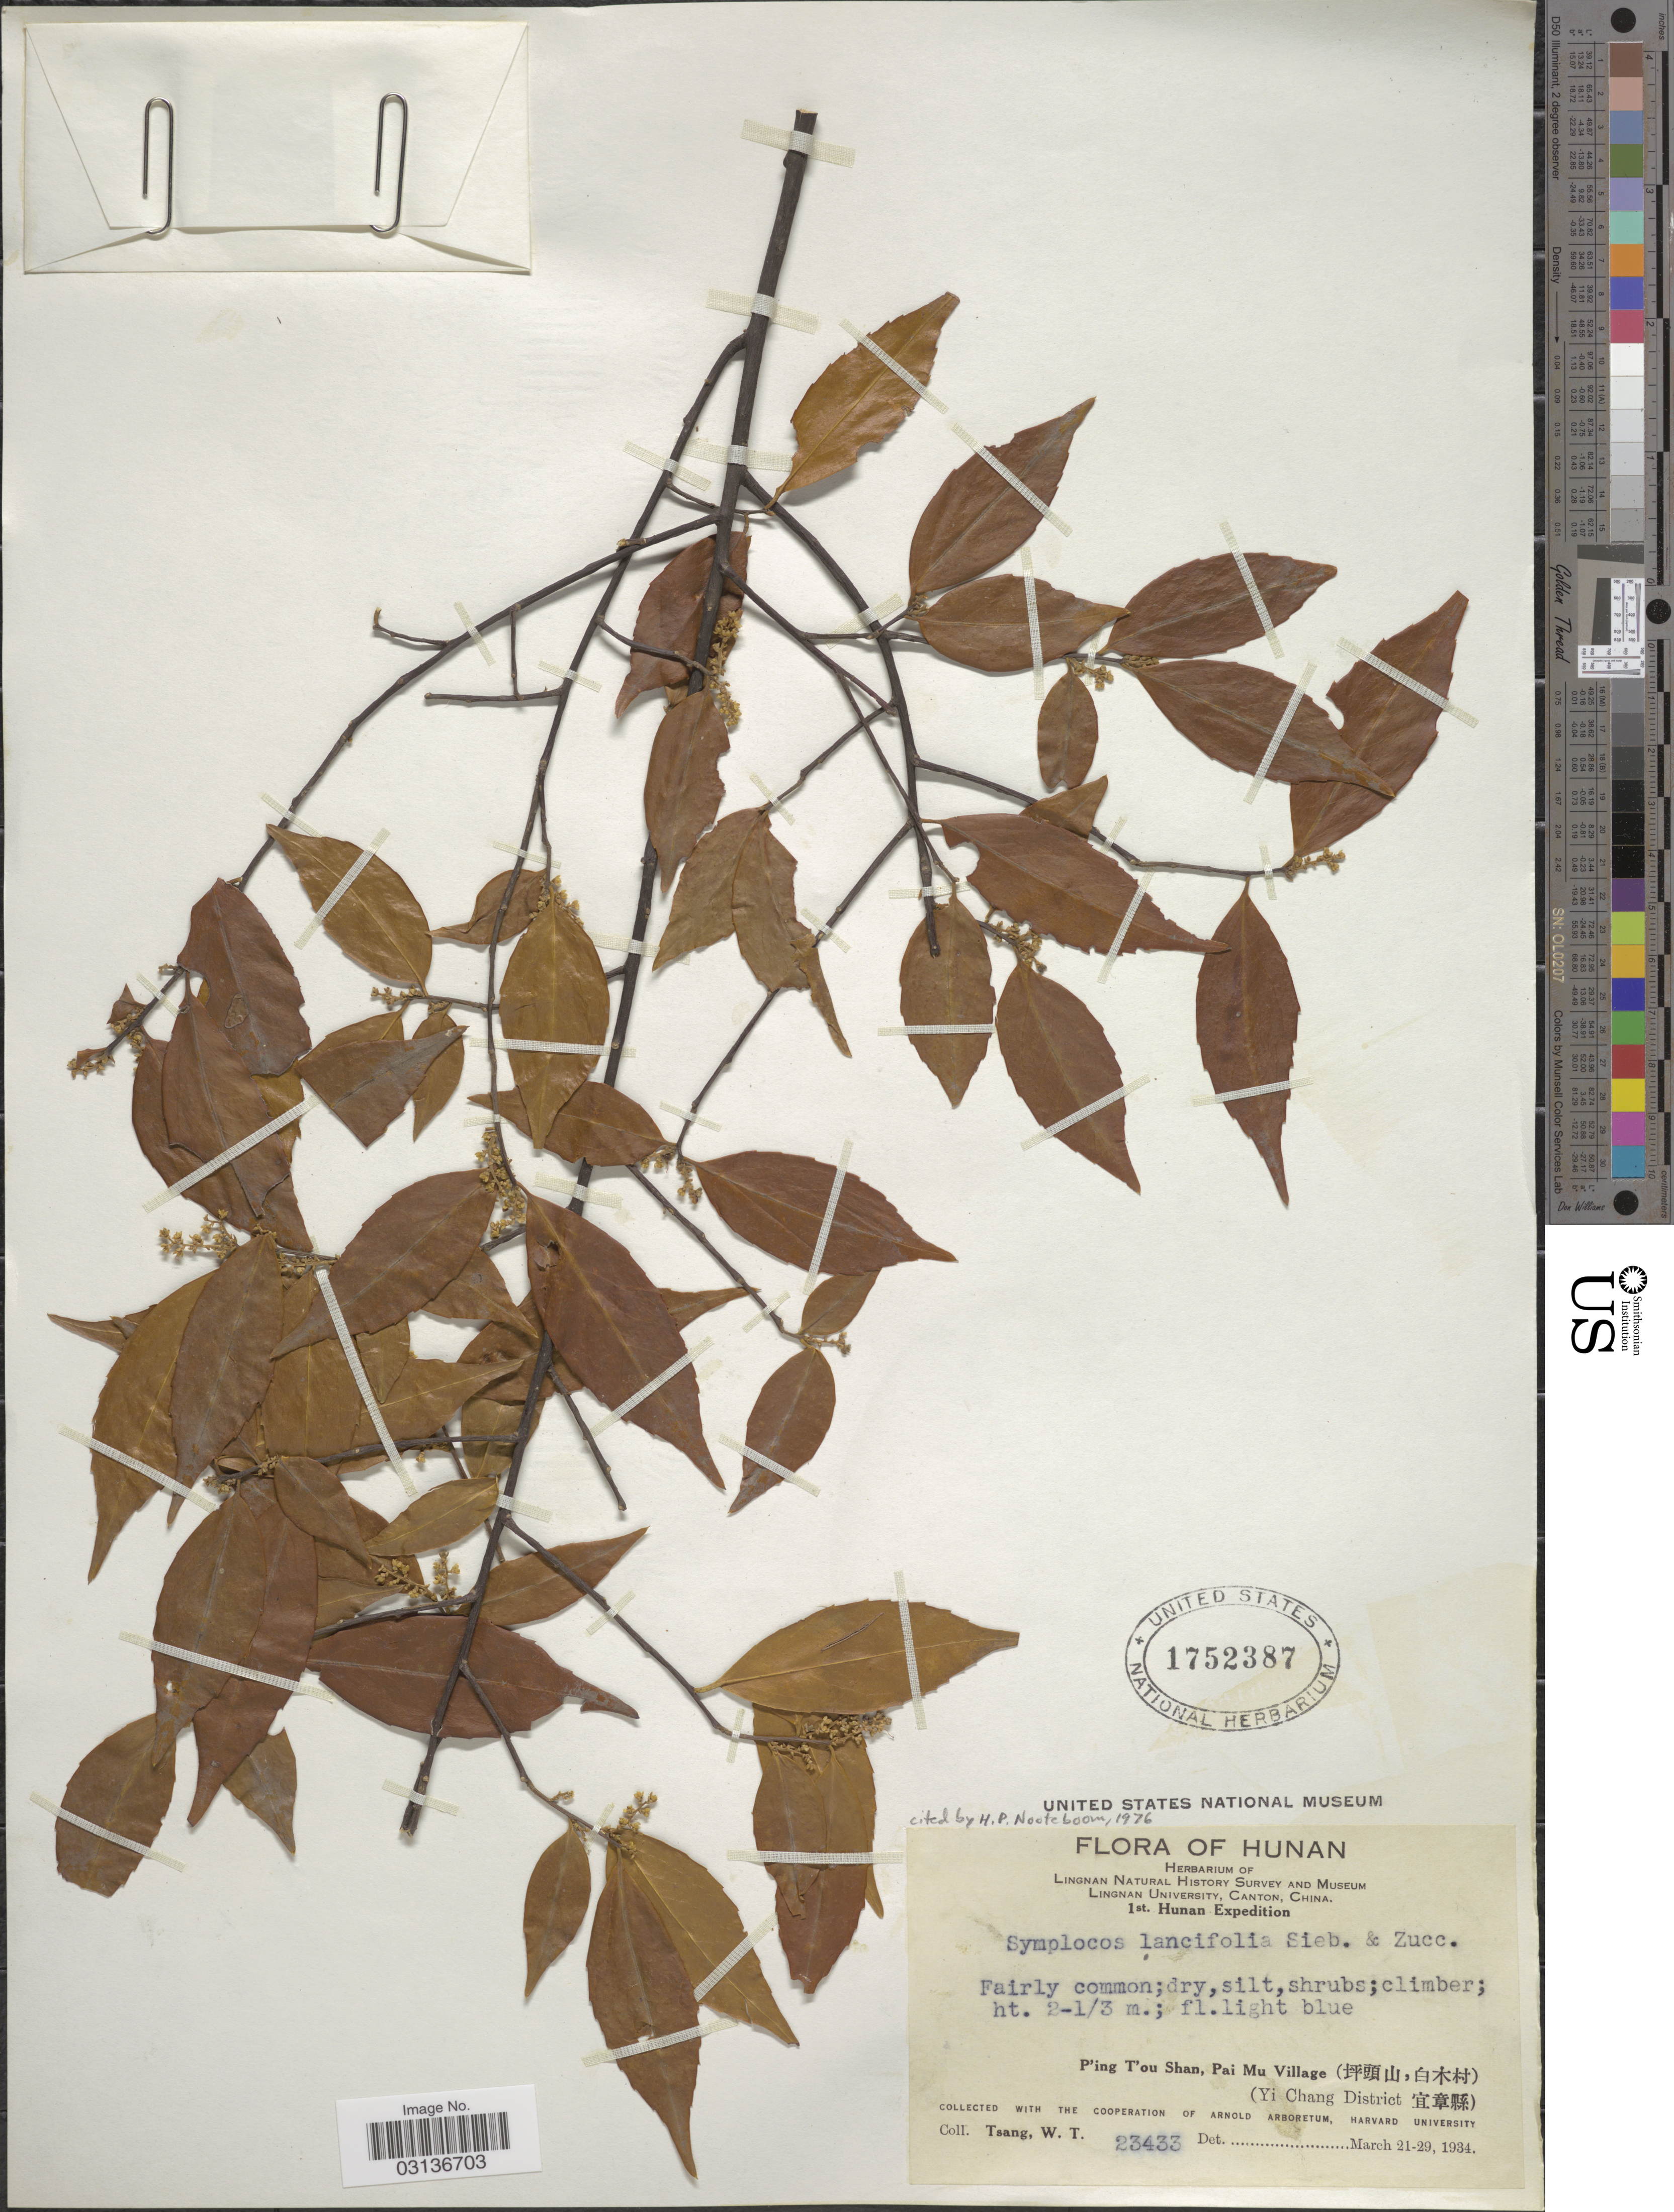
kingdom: Plantae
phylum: Tracheophyta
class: Magnoliopsida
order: Ericales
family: Symplocaceae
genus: Symplocos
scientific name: Symplocos lancifolia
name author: Siebert & Zucc.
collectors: W. T. Tsang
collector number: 23433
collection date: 1934-03-21/1934-03-29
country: China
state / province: Hunan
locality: P'ing T'ou Shan, Pai Mu Village (X) (Yi Chang District X).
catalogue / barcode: US 1752387